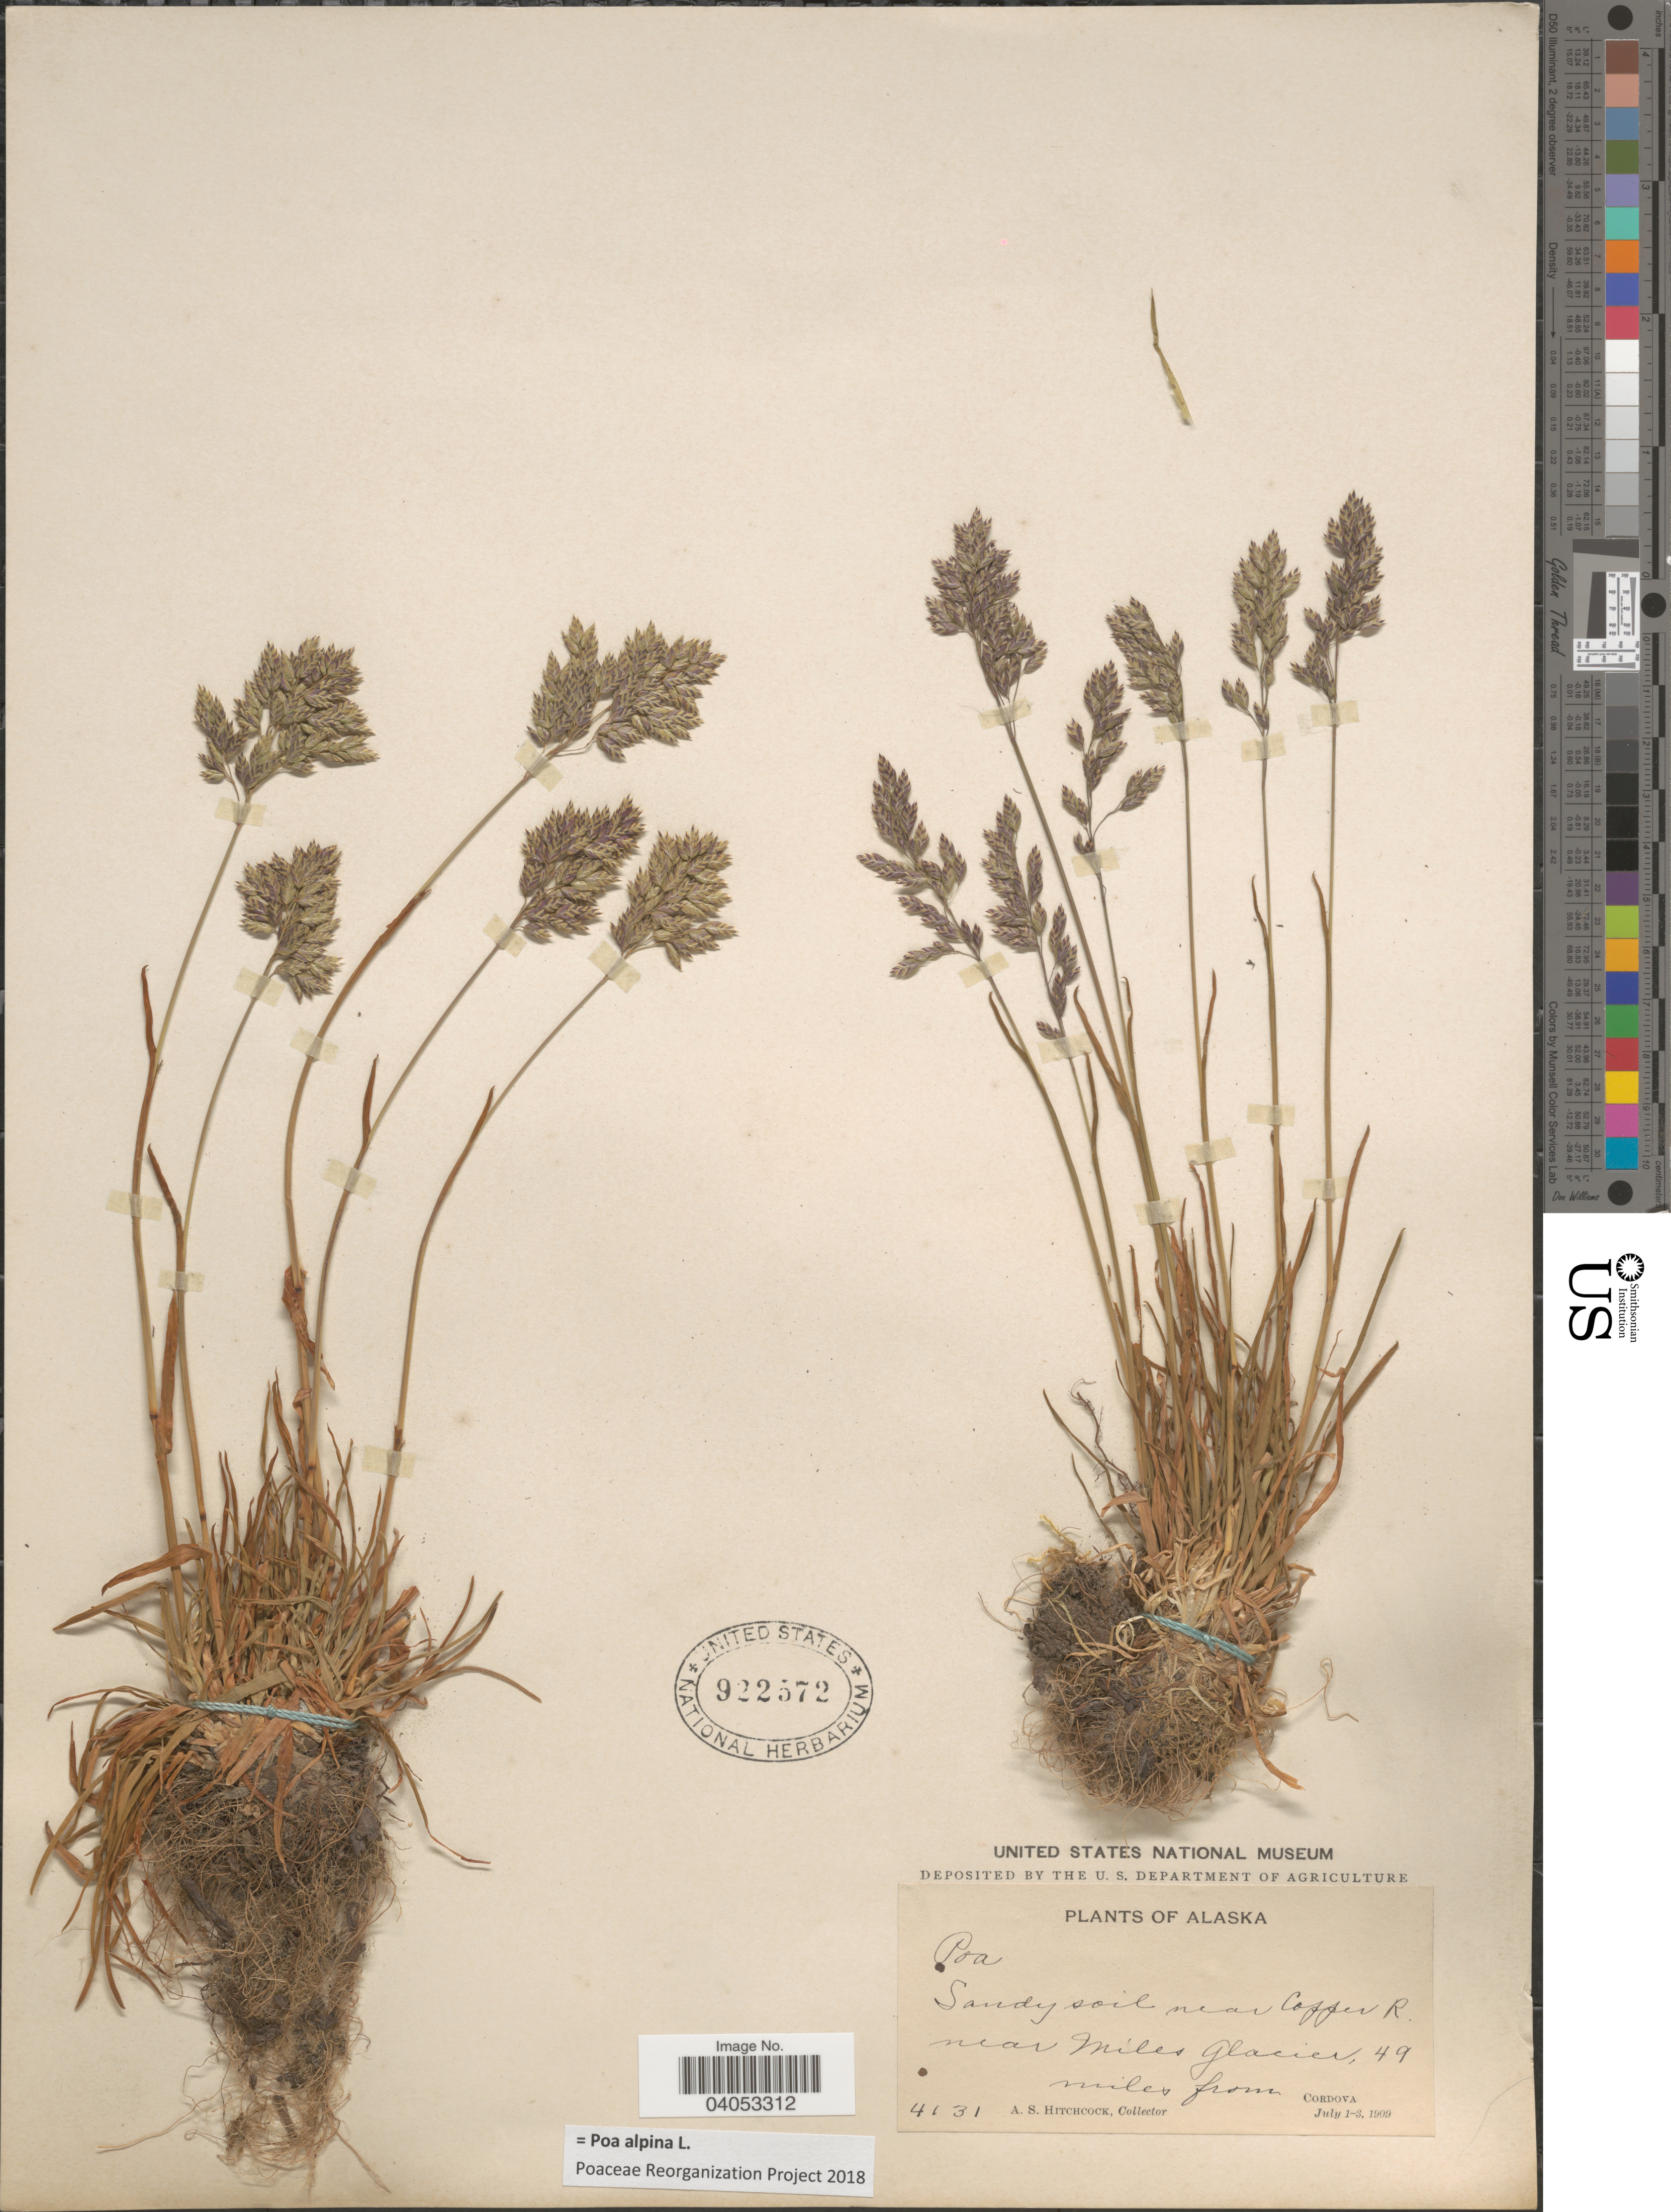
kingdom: Plantae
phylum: Tracheophyta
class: Liliopsida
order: Poales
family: Poaceae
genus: Poa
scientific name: Poa alpina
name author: L.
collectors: A. S. Hitchcock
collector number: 4131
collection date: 1909-07-01/1909-07-03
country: United States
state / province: Alaska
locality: Near Copper R. near Miles Glacier, 49 miles from Cordova.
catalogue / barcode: US 922572